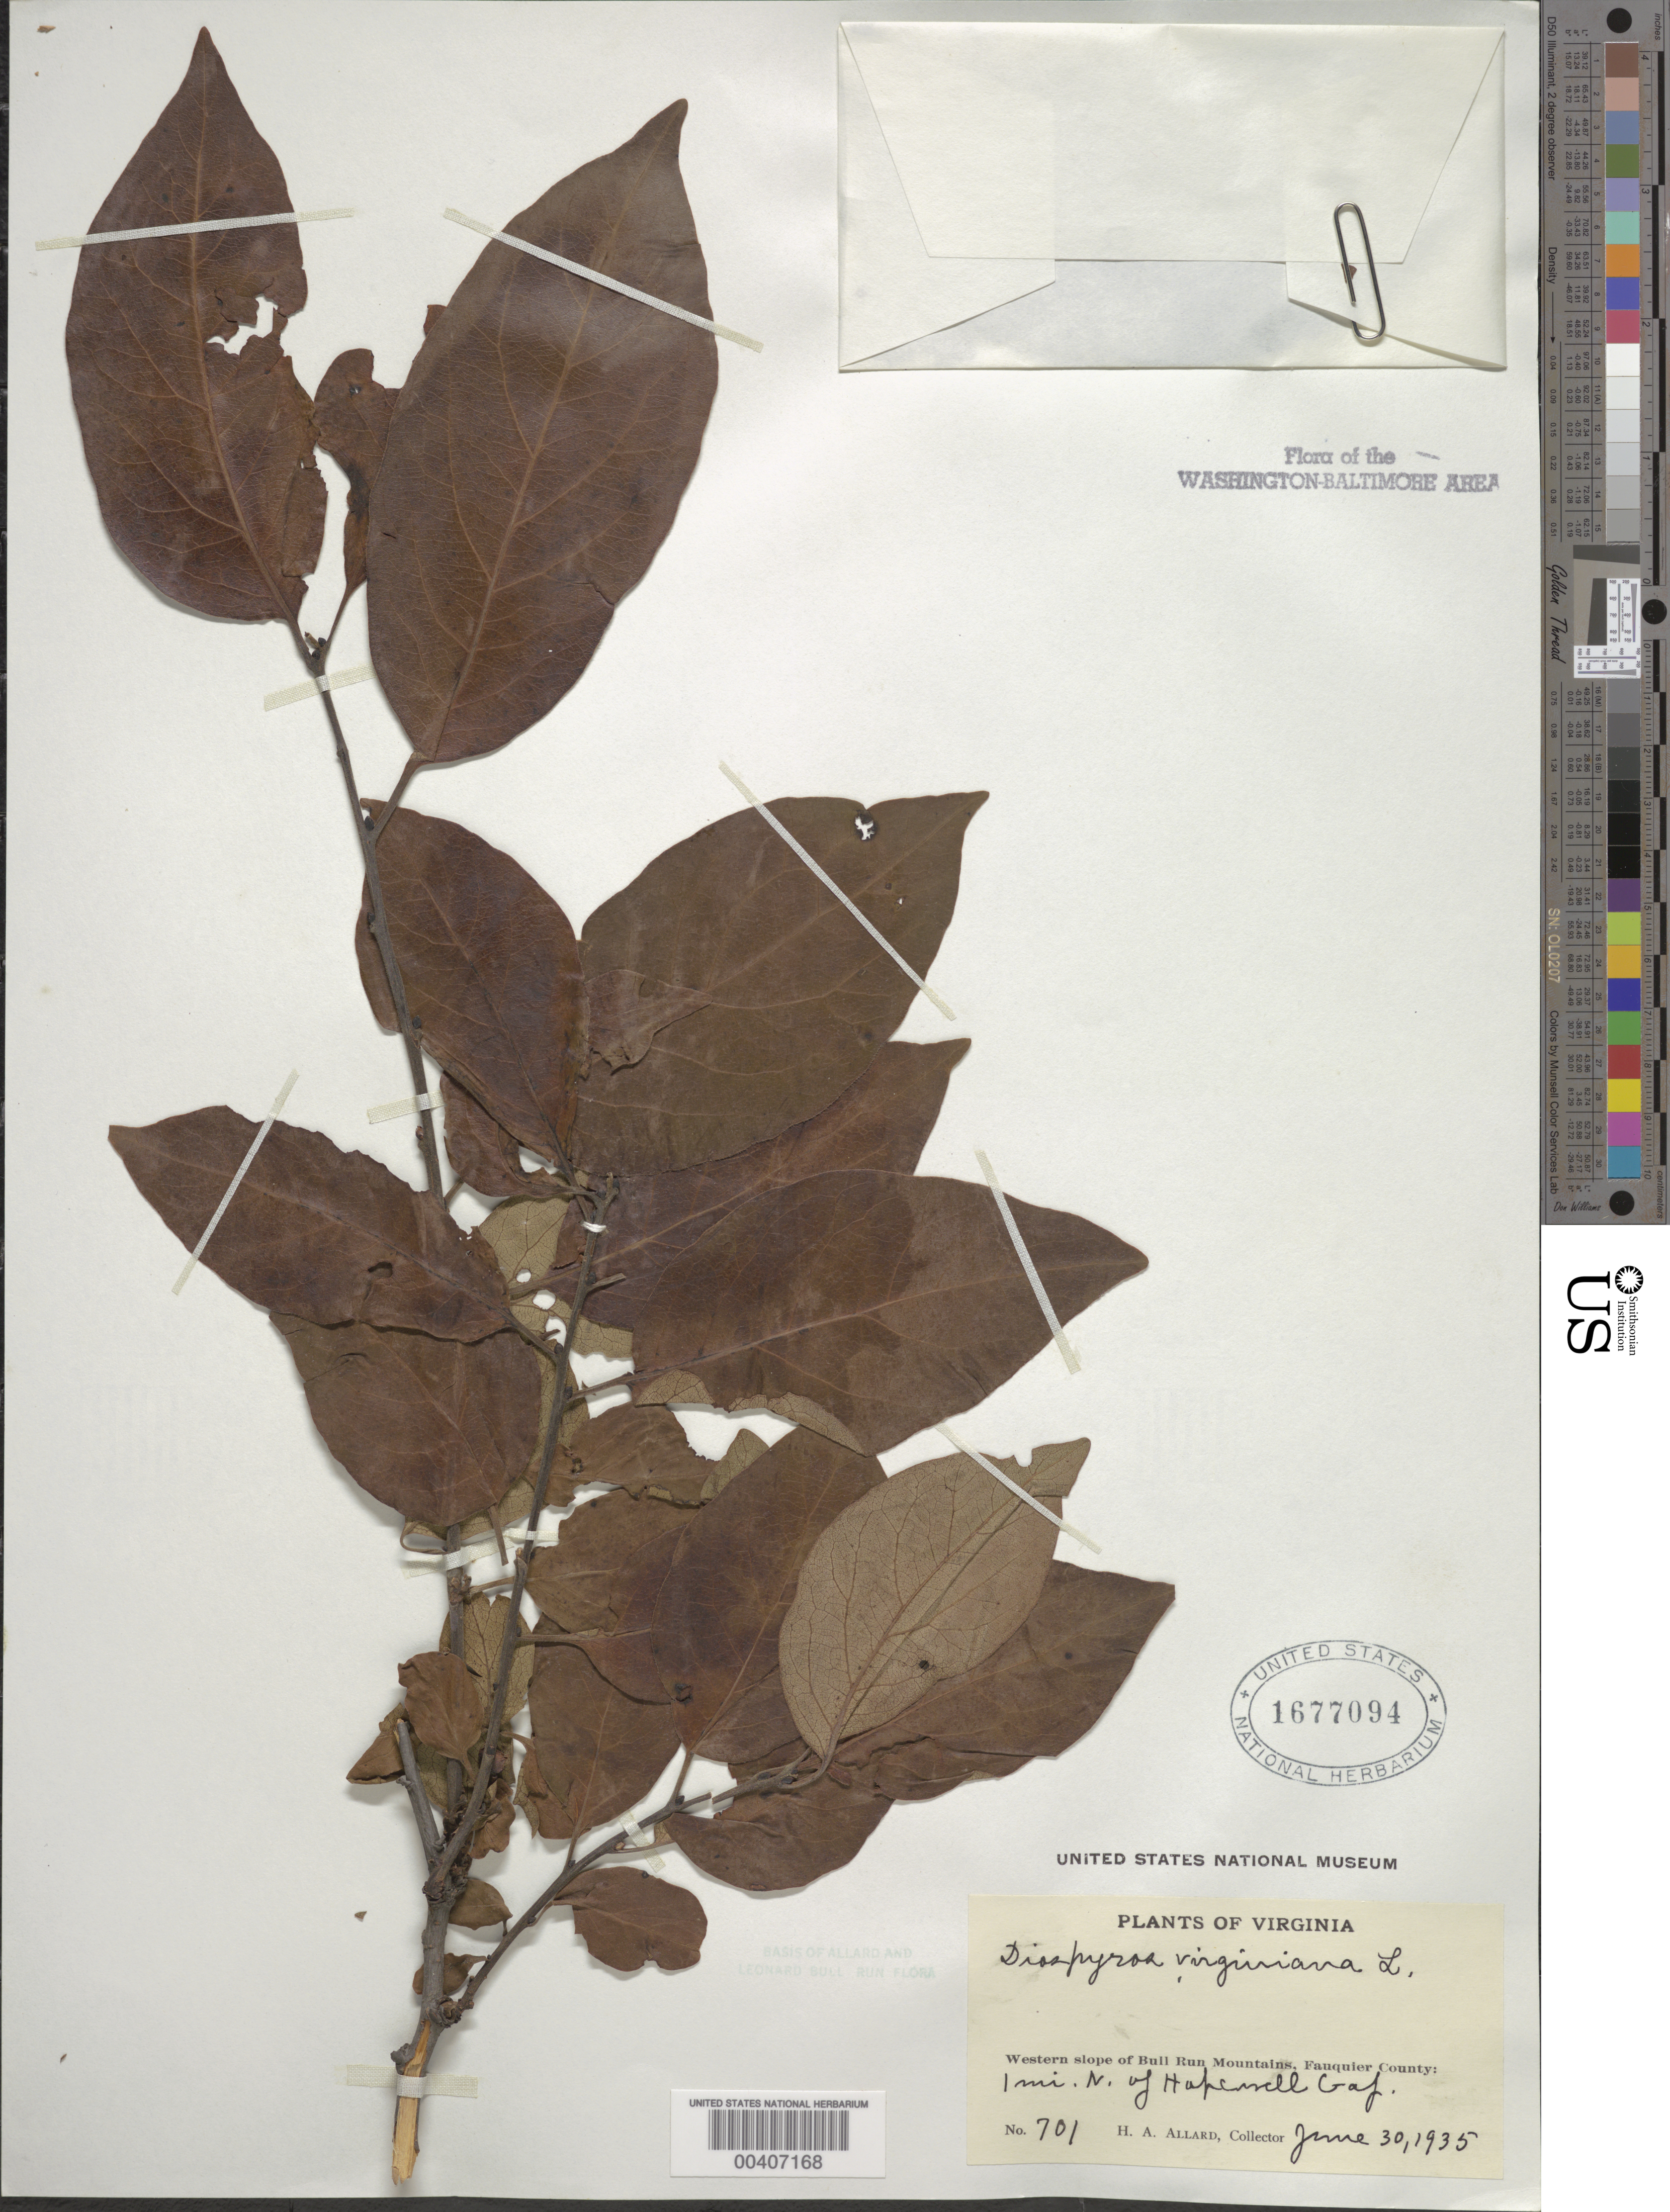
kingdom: Plantae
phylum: Tracheophyta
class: Magnoliopsida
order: Ericales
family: Ebenaceae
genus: Diospyros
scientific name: Diospyros virginiana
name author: L.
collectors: H. A. Allard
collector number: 701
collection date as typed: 30 Jun 1935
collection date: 1935-06-30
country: United States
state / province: Virginia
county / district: Fauquier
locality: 1 mi. N of Hopewell Gap, western slope of Bull Run Mountains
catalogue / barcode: US 1677094